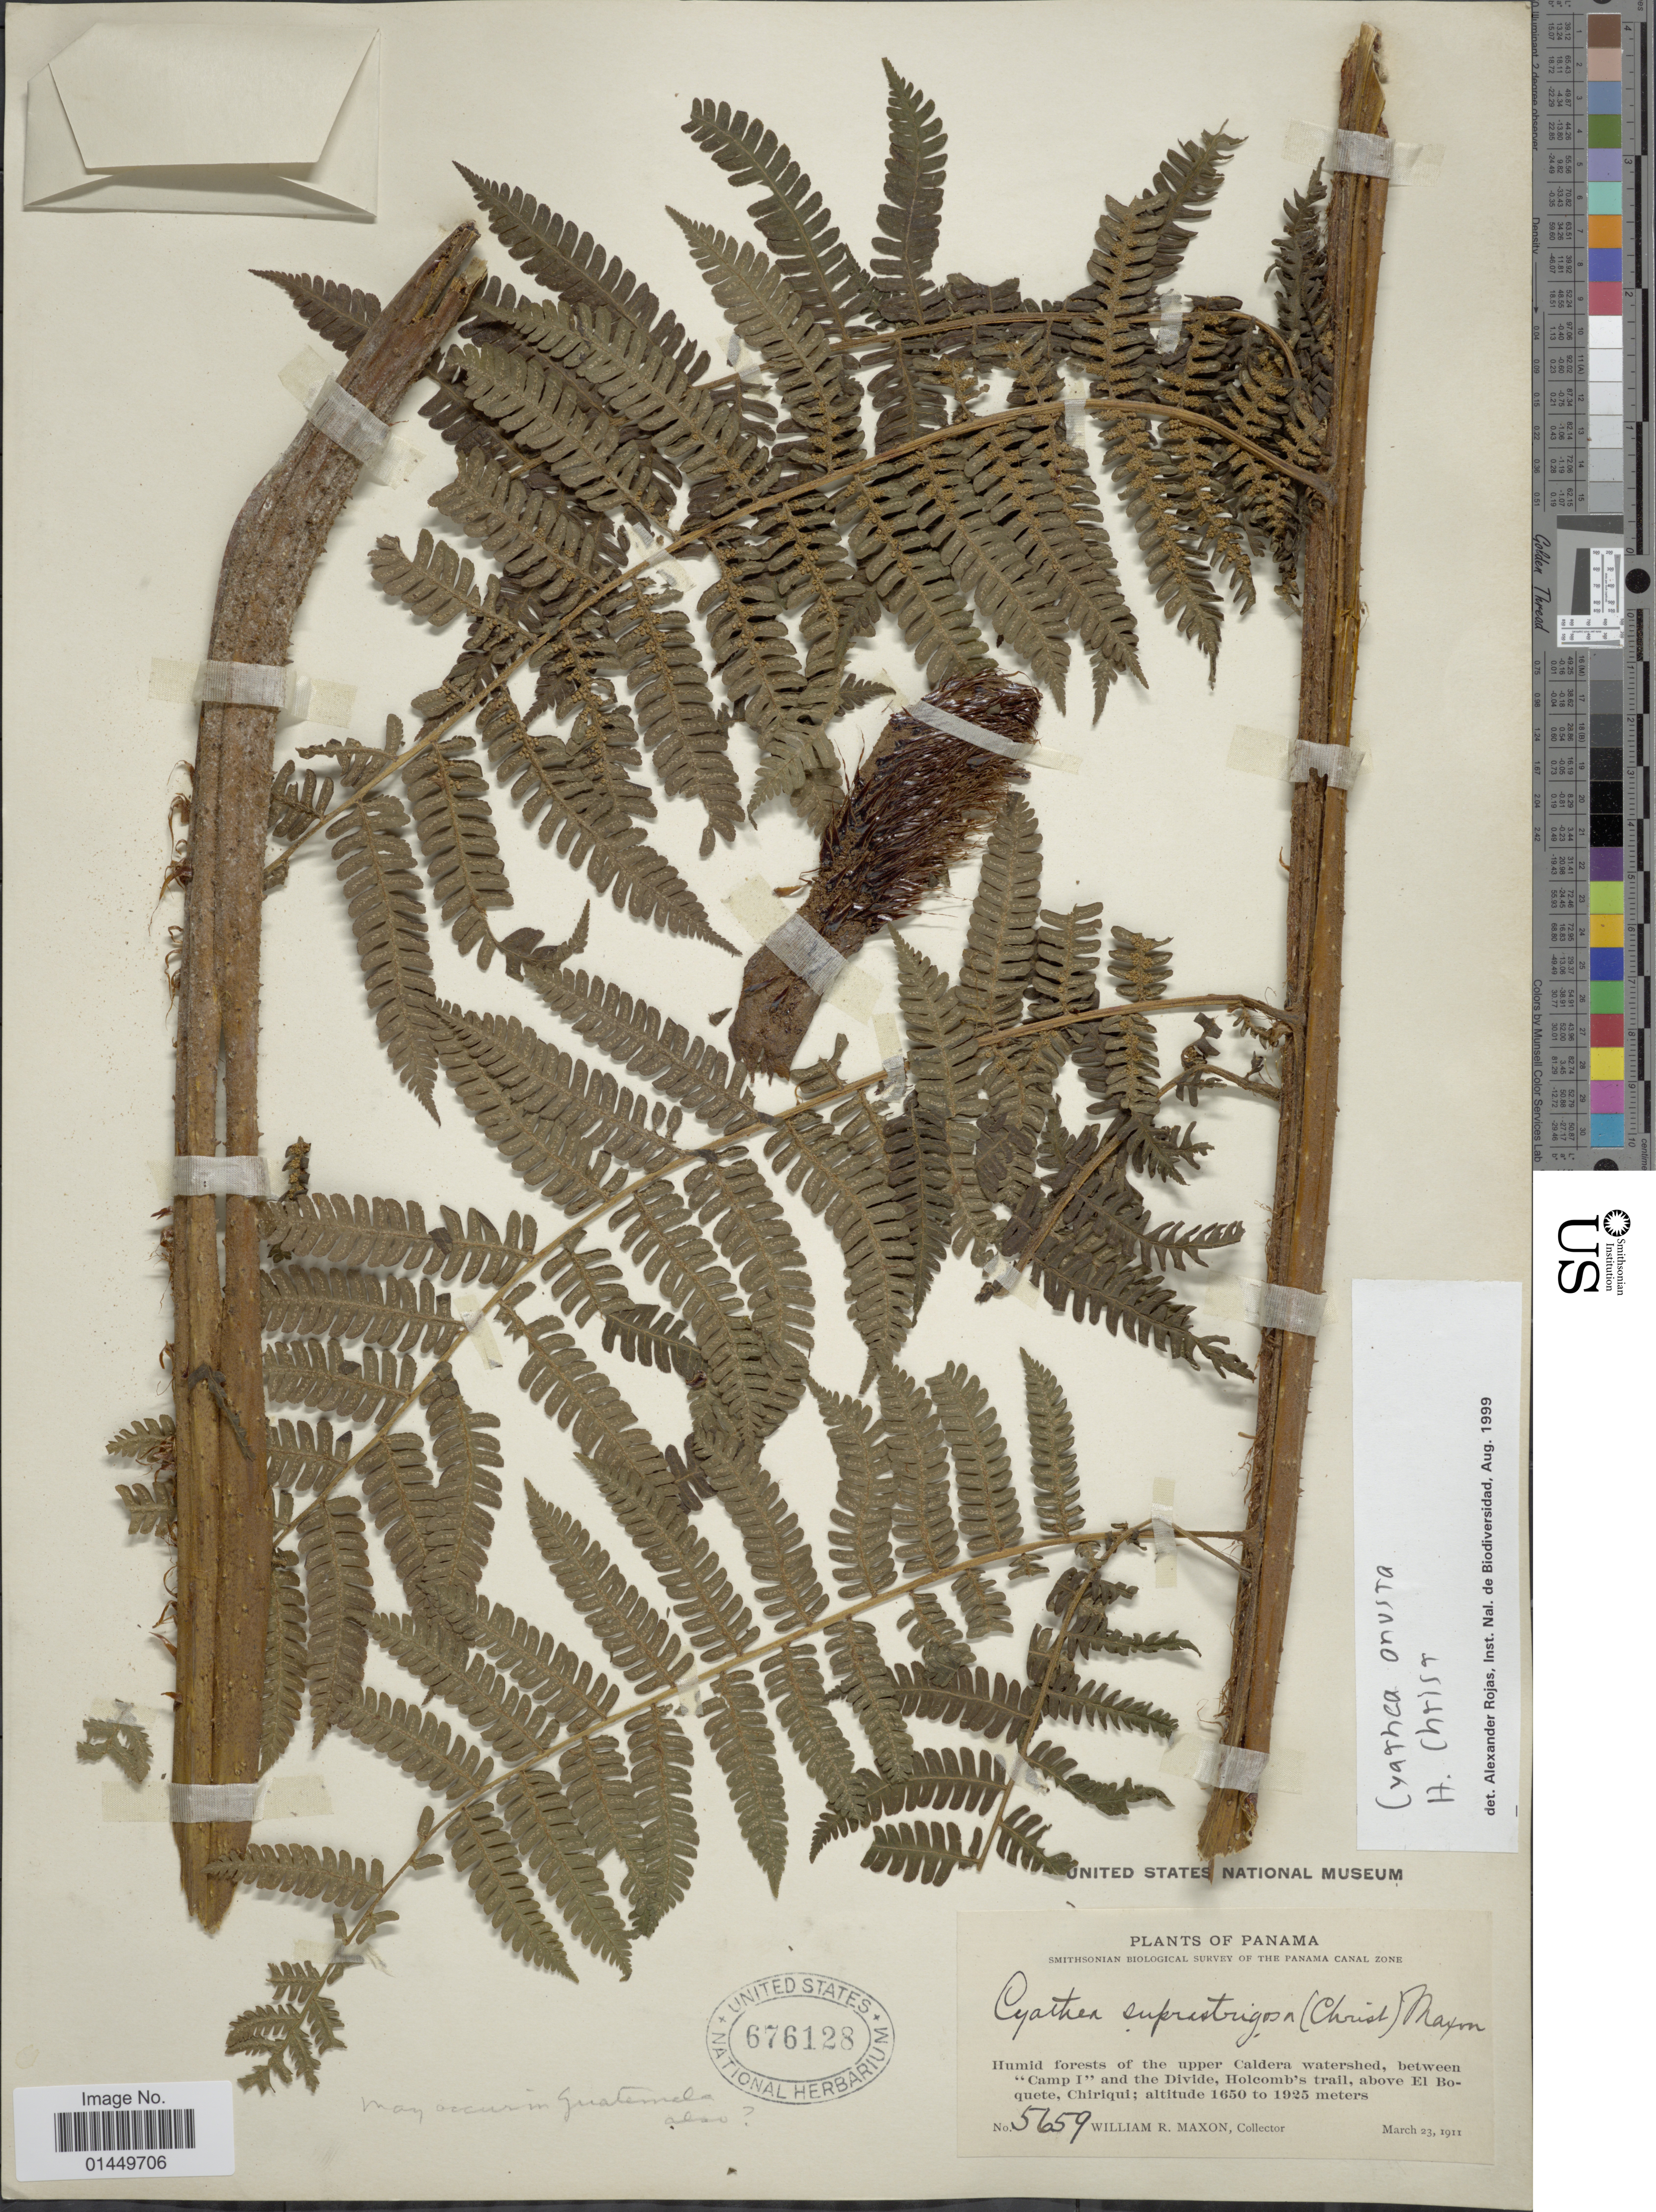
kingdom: Plantae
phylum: Tracheophyta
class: Polypodiopsida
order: Cyatheales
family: Cyatheaceae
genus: Cyathea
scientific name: Cyathea suprastrigosa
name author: (Christ) Maxon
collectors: W. R. Maxon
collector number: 5659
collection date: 1911-03-23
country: Panama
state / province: Chiriqui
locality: Humid forests of upper Caldera watershed, between "Camp 1" and the Divide, Holcomb's trail, above El Boquete, Chiriqui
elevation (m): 1650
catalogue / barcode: US 676128